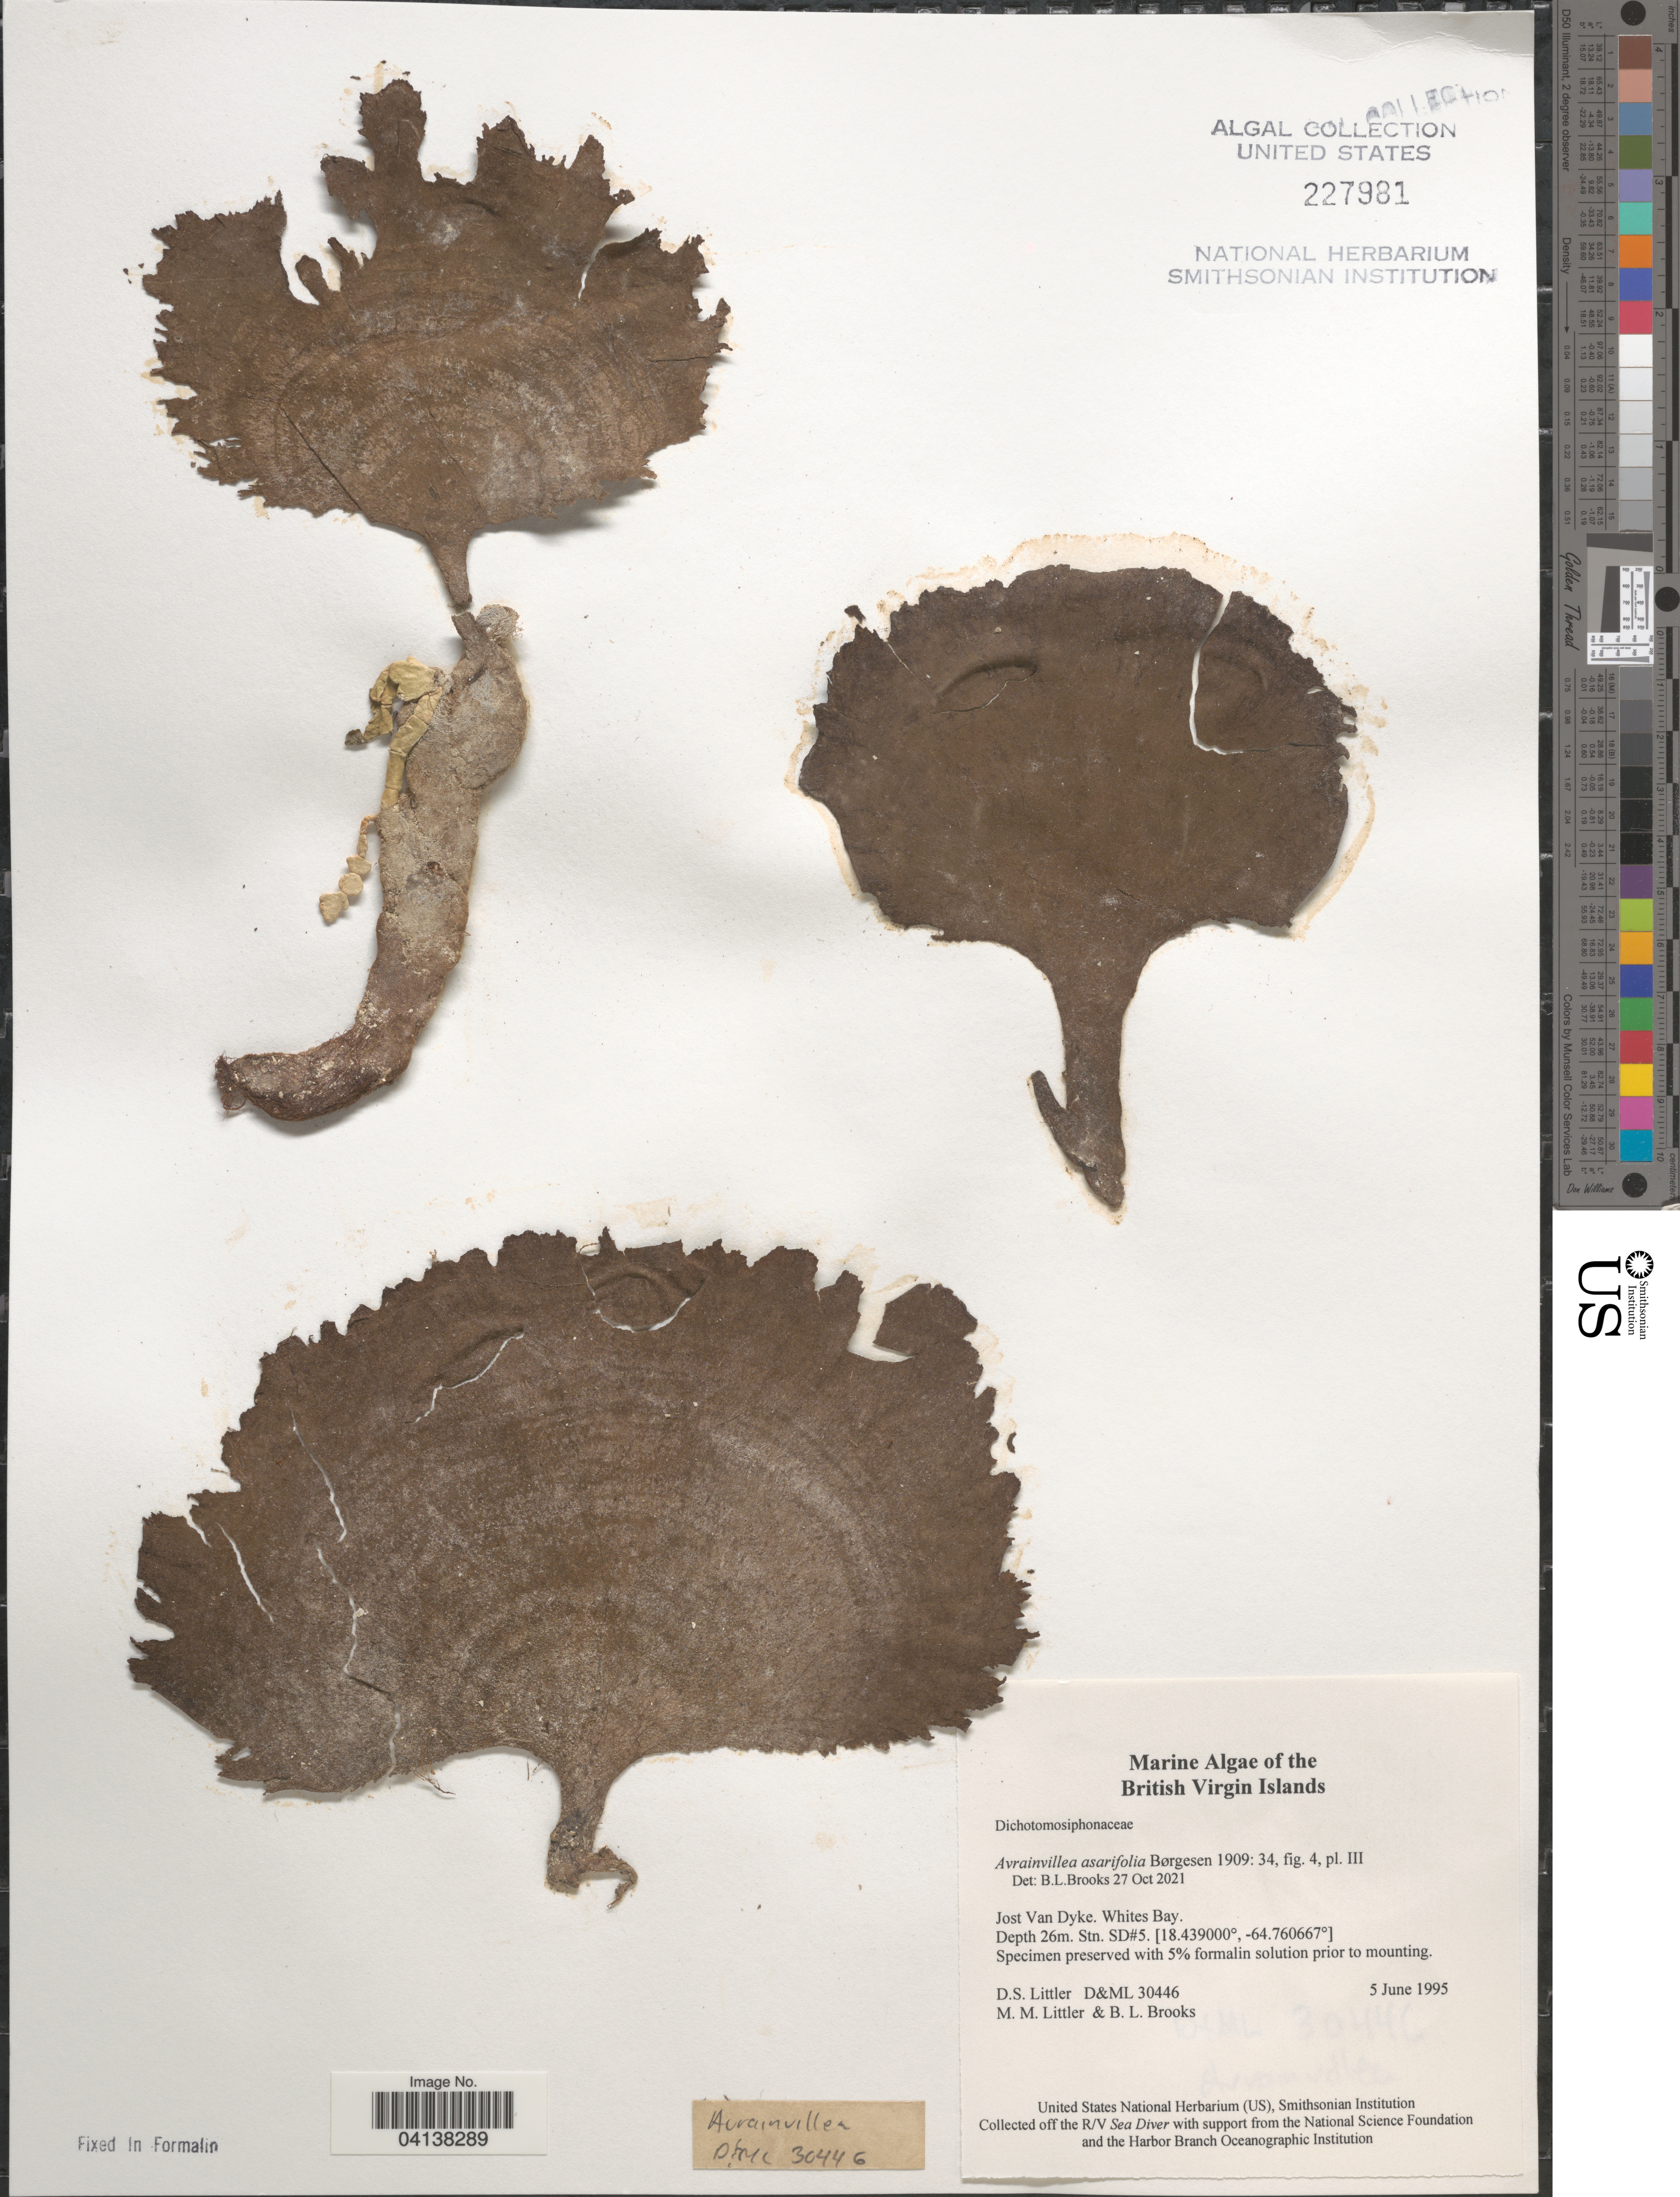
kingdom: Plantae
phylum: Chlorophyta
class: Ulvophyceae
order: Bryopsidales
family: Dichotomosiphonaceae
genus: Avrainvillea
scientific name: Avrainvillea asarifolia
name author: Børgesen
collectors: D. S. Littler & B. Brooks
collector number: D&ML 30446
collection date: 1995-06-05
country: British Virgin Islands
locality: Jost Van Dyke. Whites Bay. Stn. SD#5.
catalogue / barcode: US 227981